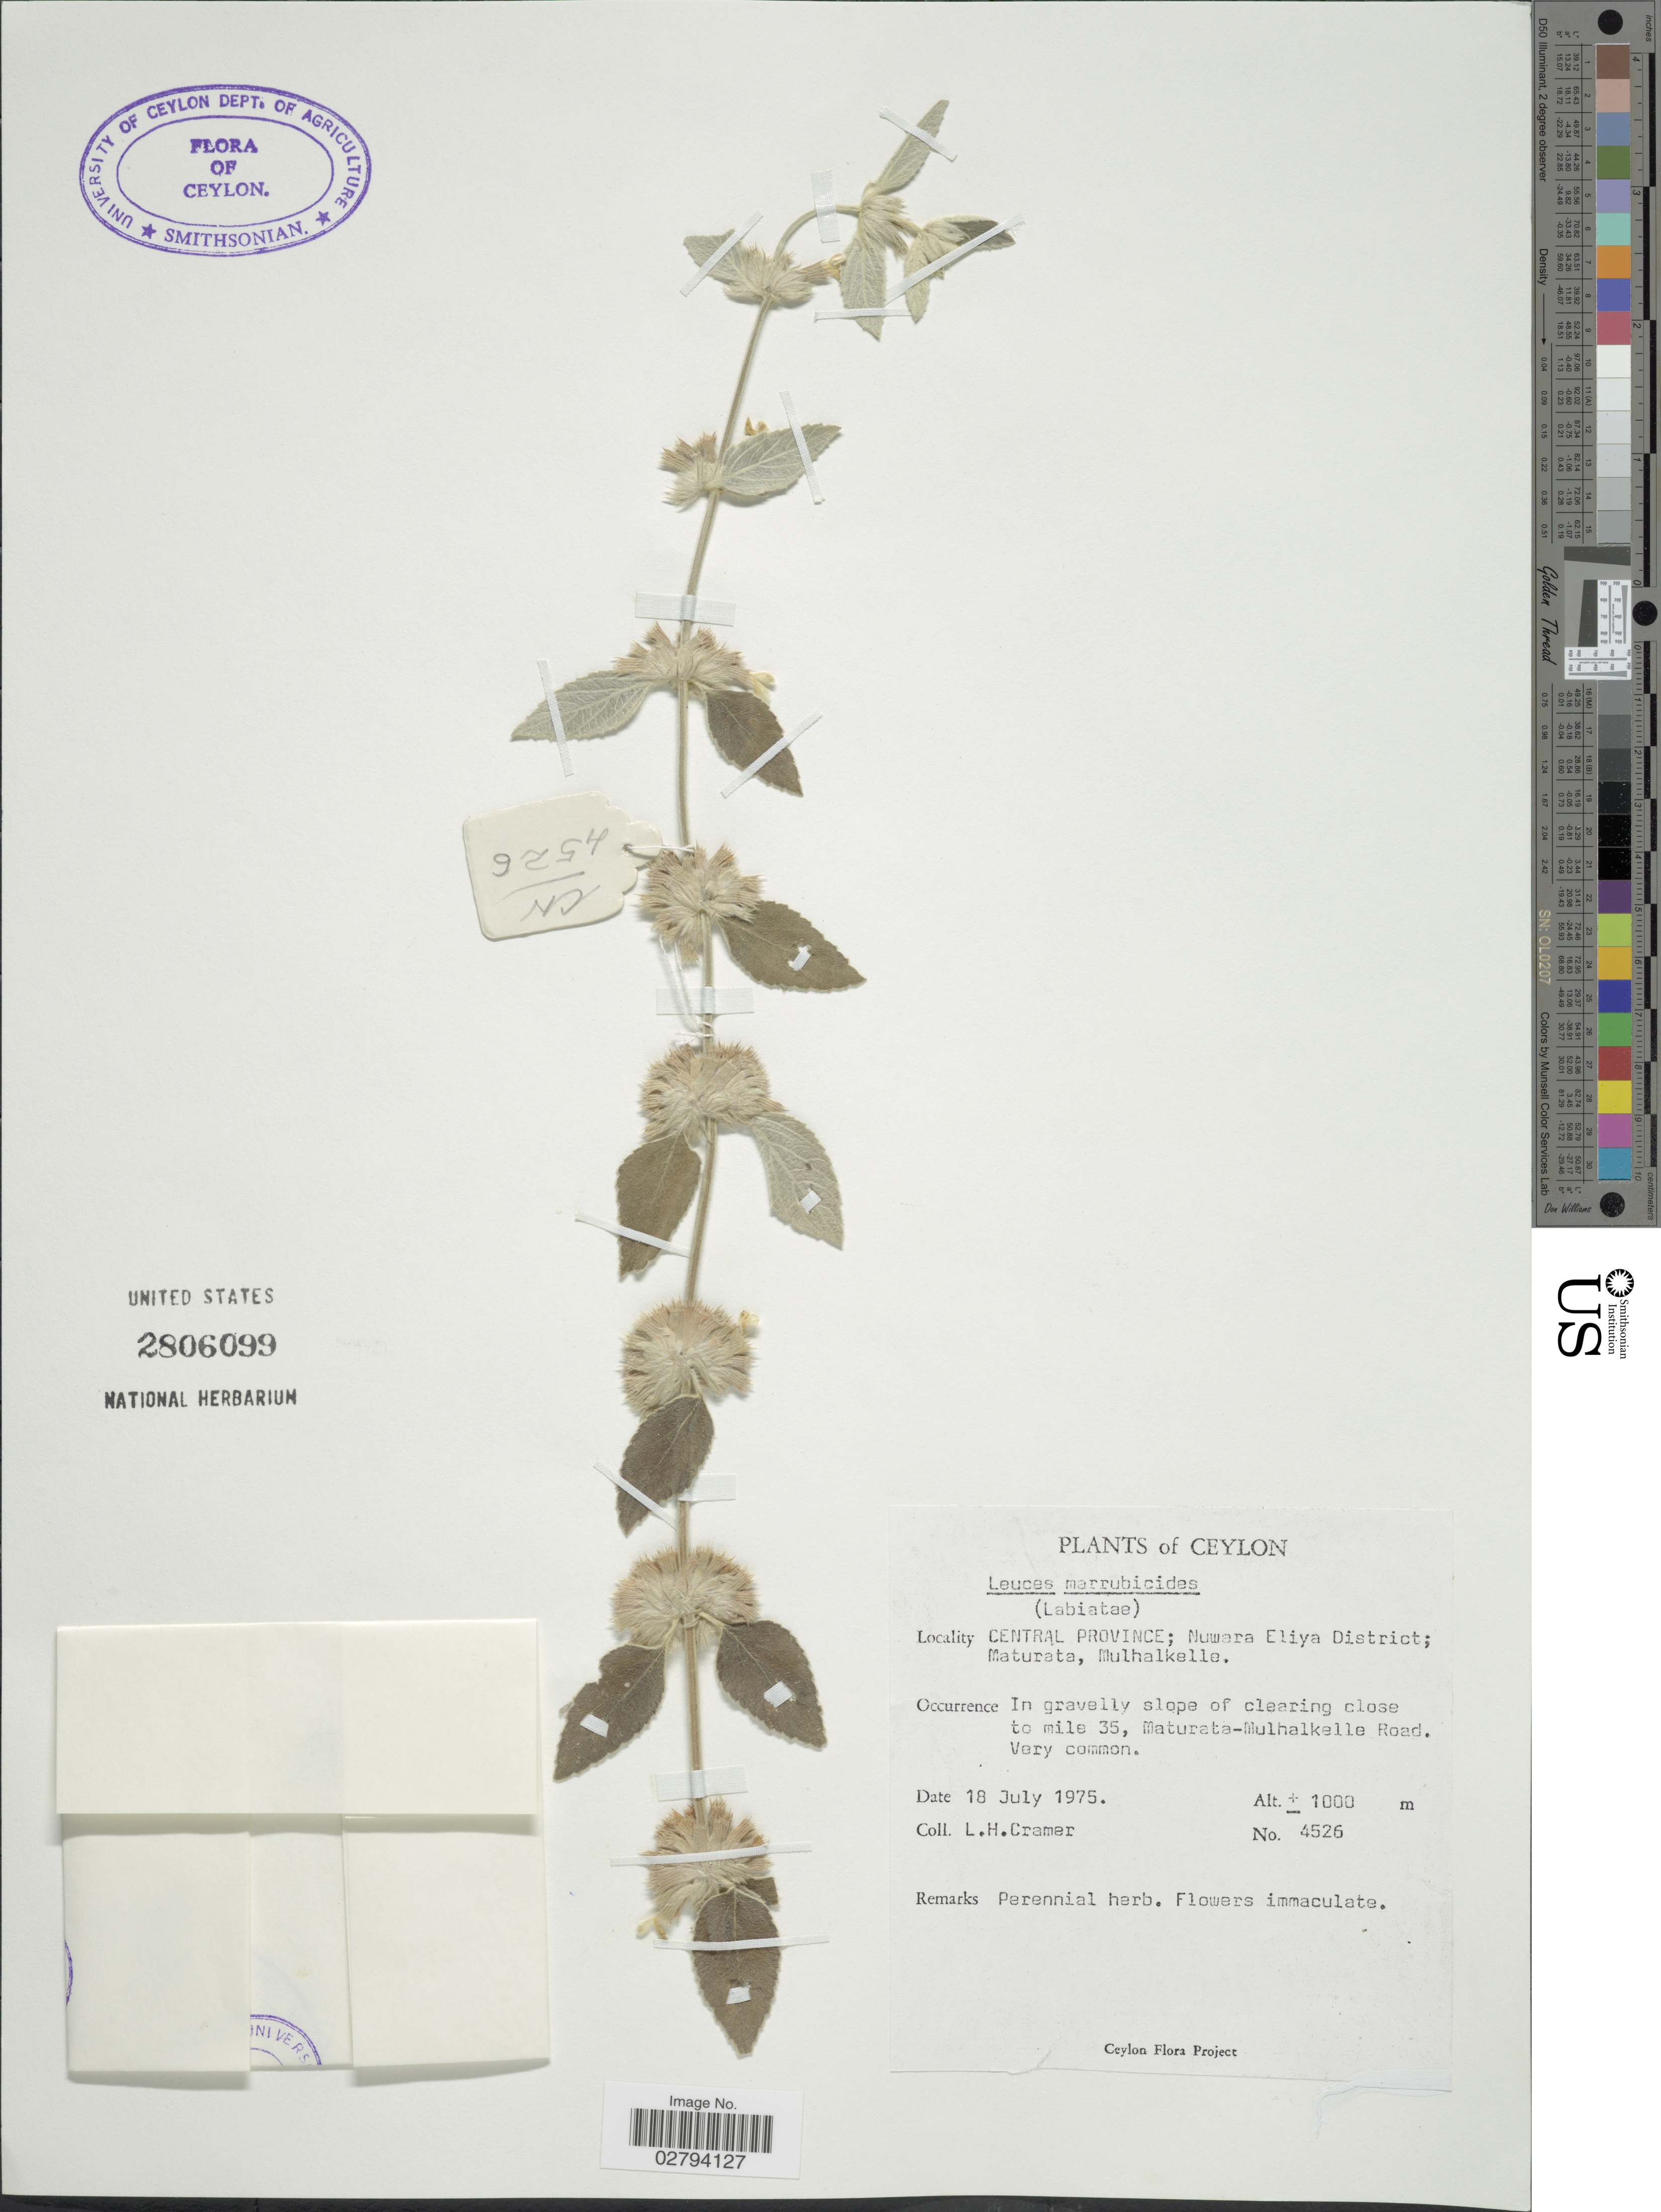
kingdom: Plantae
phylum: Tracheophyta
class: Magnoliopsida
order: Lamiales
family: Lamiaceae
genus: Leucas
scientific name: Leucas marrubioides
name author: Desf.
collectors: L. H. Cramer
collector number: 4526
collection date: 1975-07-18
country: Sri Lanka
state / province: Central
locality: Ceylon, Central Province; Nuwara Eliya District; Maturata, Mulhalkelle, In gravelly slope of clearing close to mile 35, Maturata-Mulhalkelle Road.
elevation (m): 1000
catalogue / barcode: US 2806099